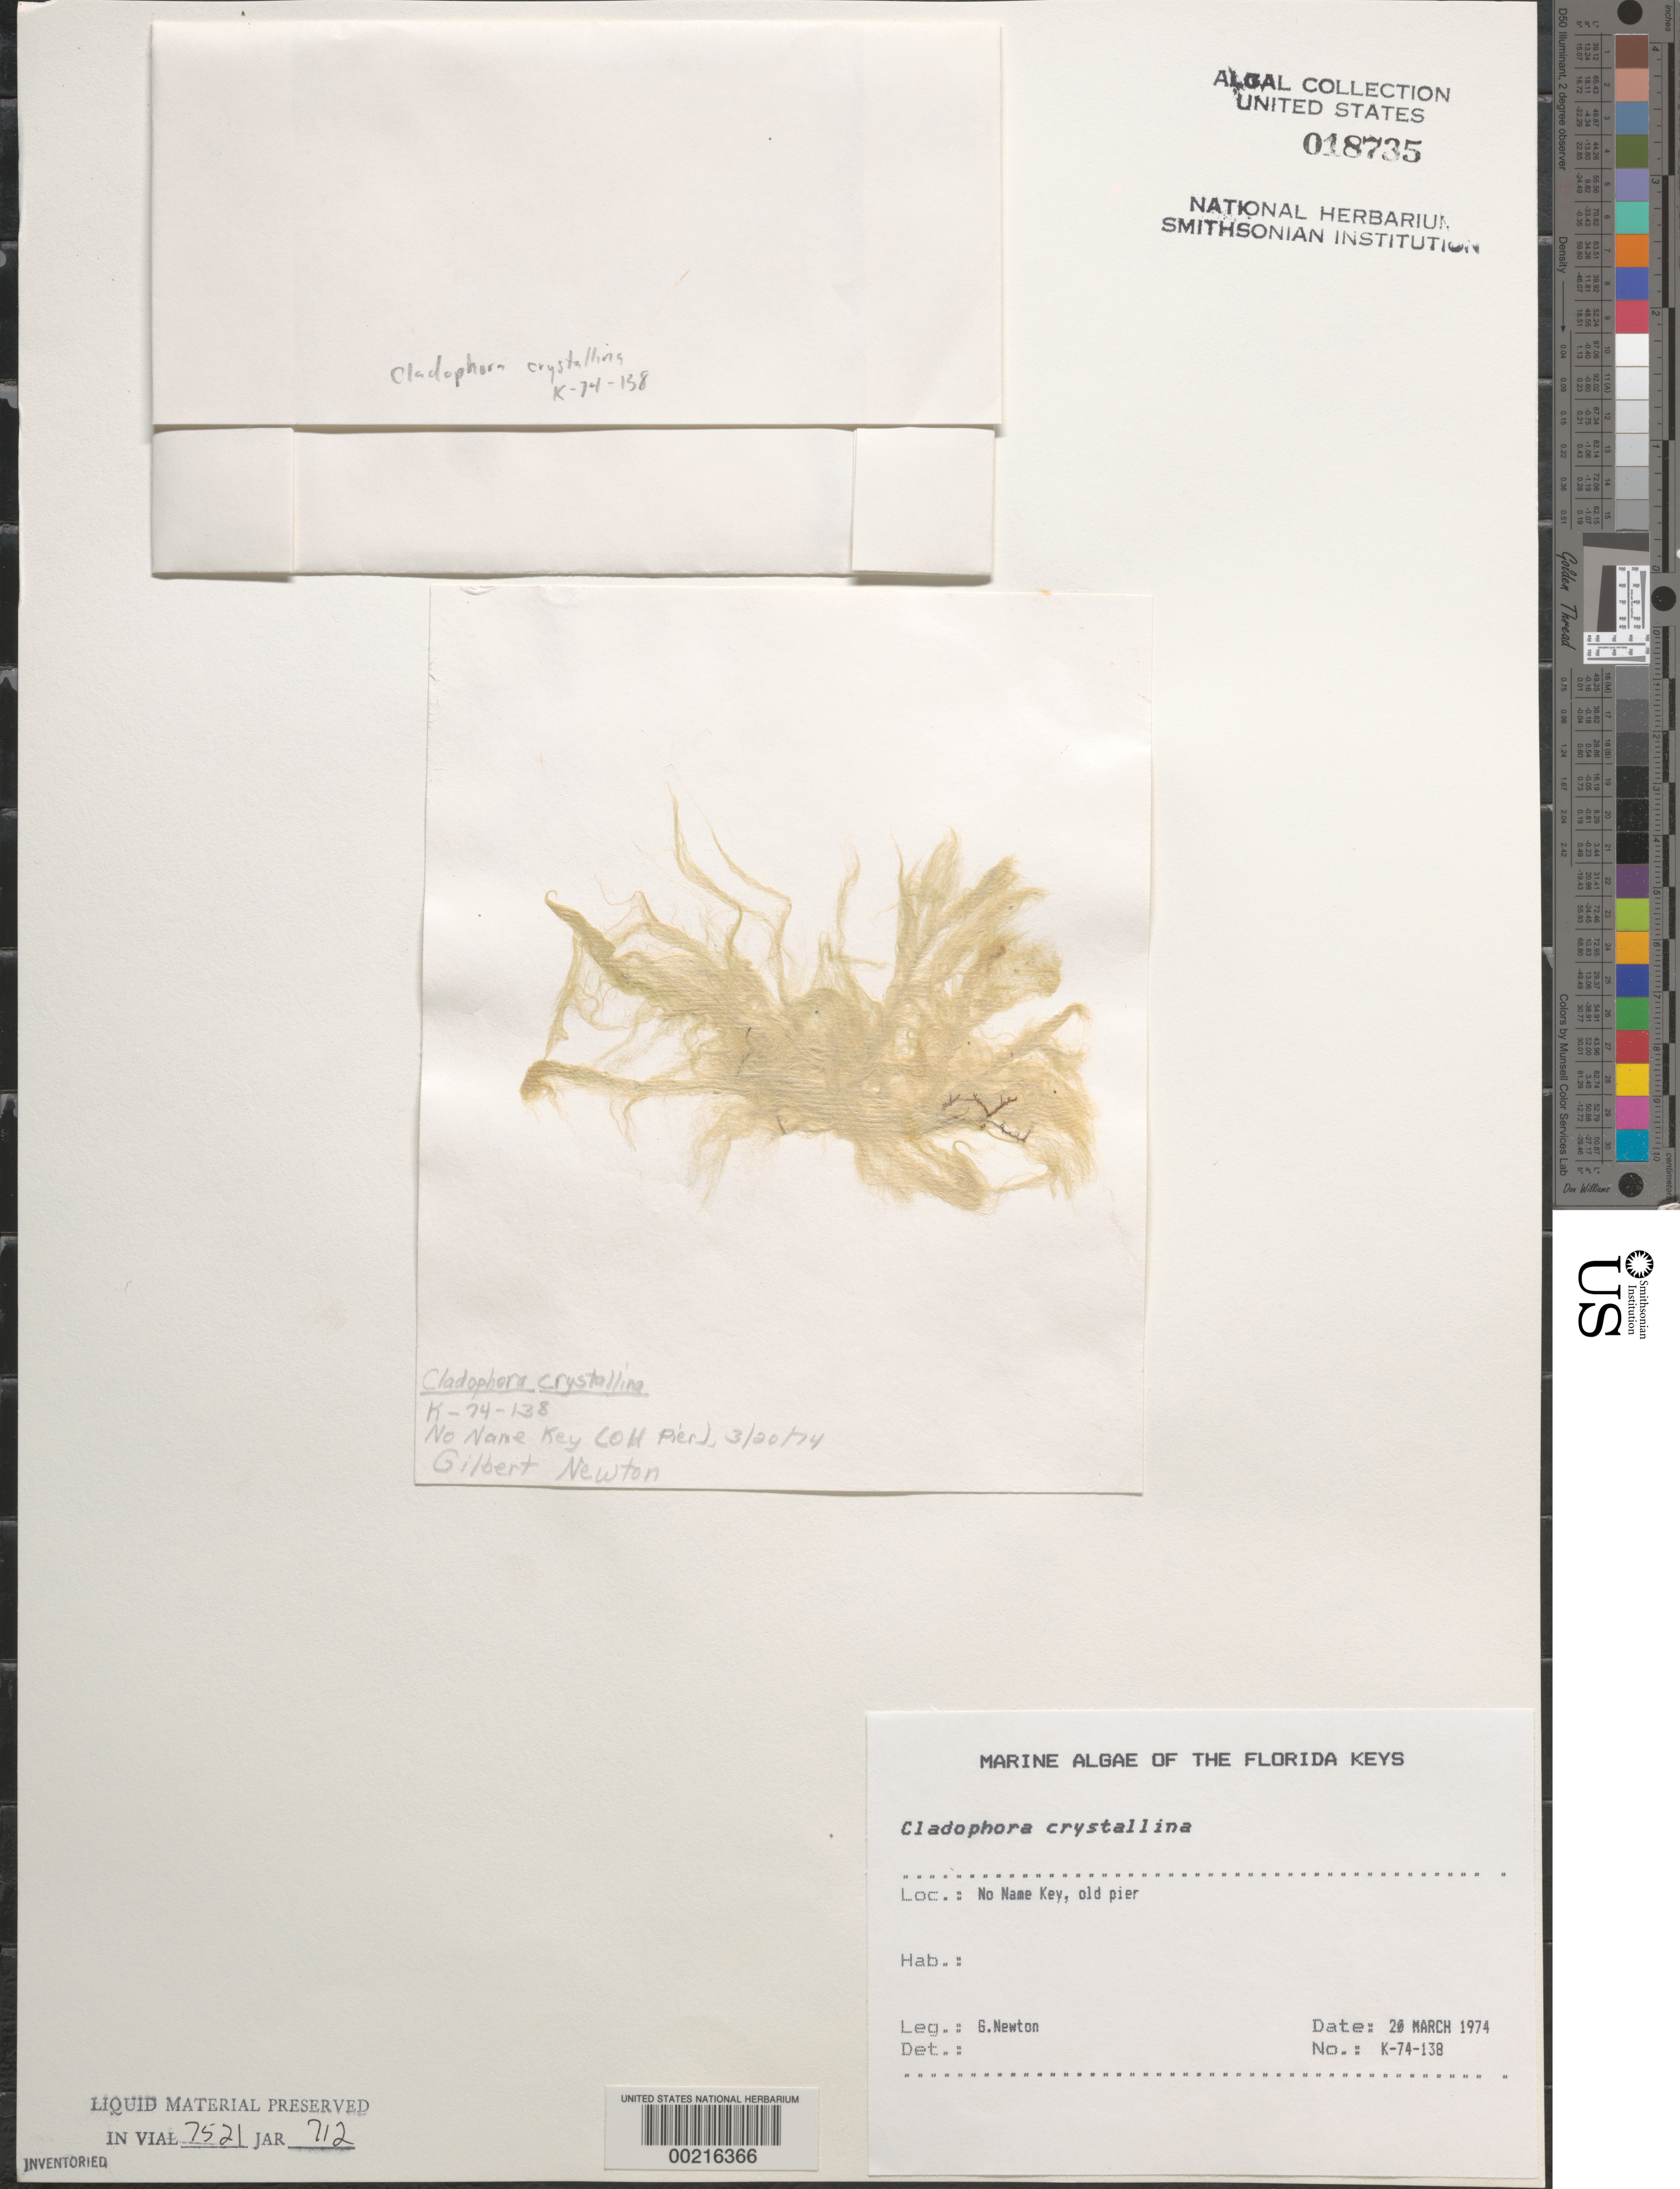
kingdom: Plantae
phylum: Chlorophyta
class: Ulvophyceae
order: Cladophorales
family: Cladophoraceae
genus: Cladophora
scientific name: Cladophora crystallina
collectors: G. Newton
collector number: K-74-138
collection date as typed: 20 Mar 1974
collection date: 1974-03-20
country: United States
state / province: Florida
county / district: Monroe County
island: No Name Key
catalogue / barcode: US 18735